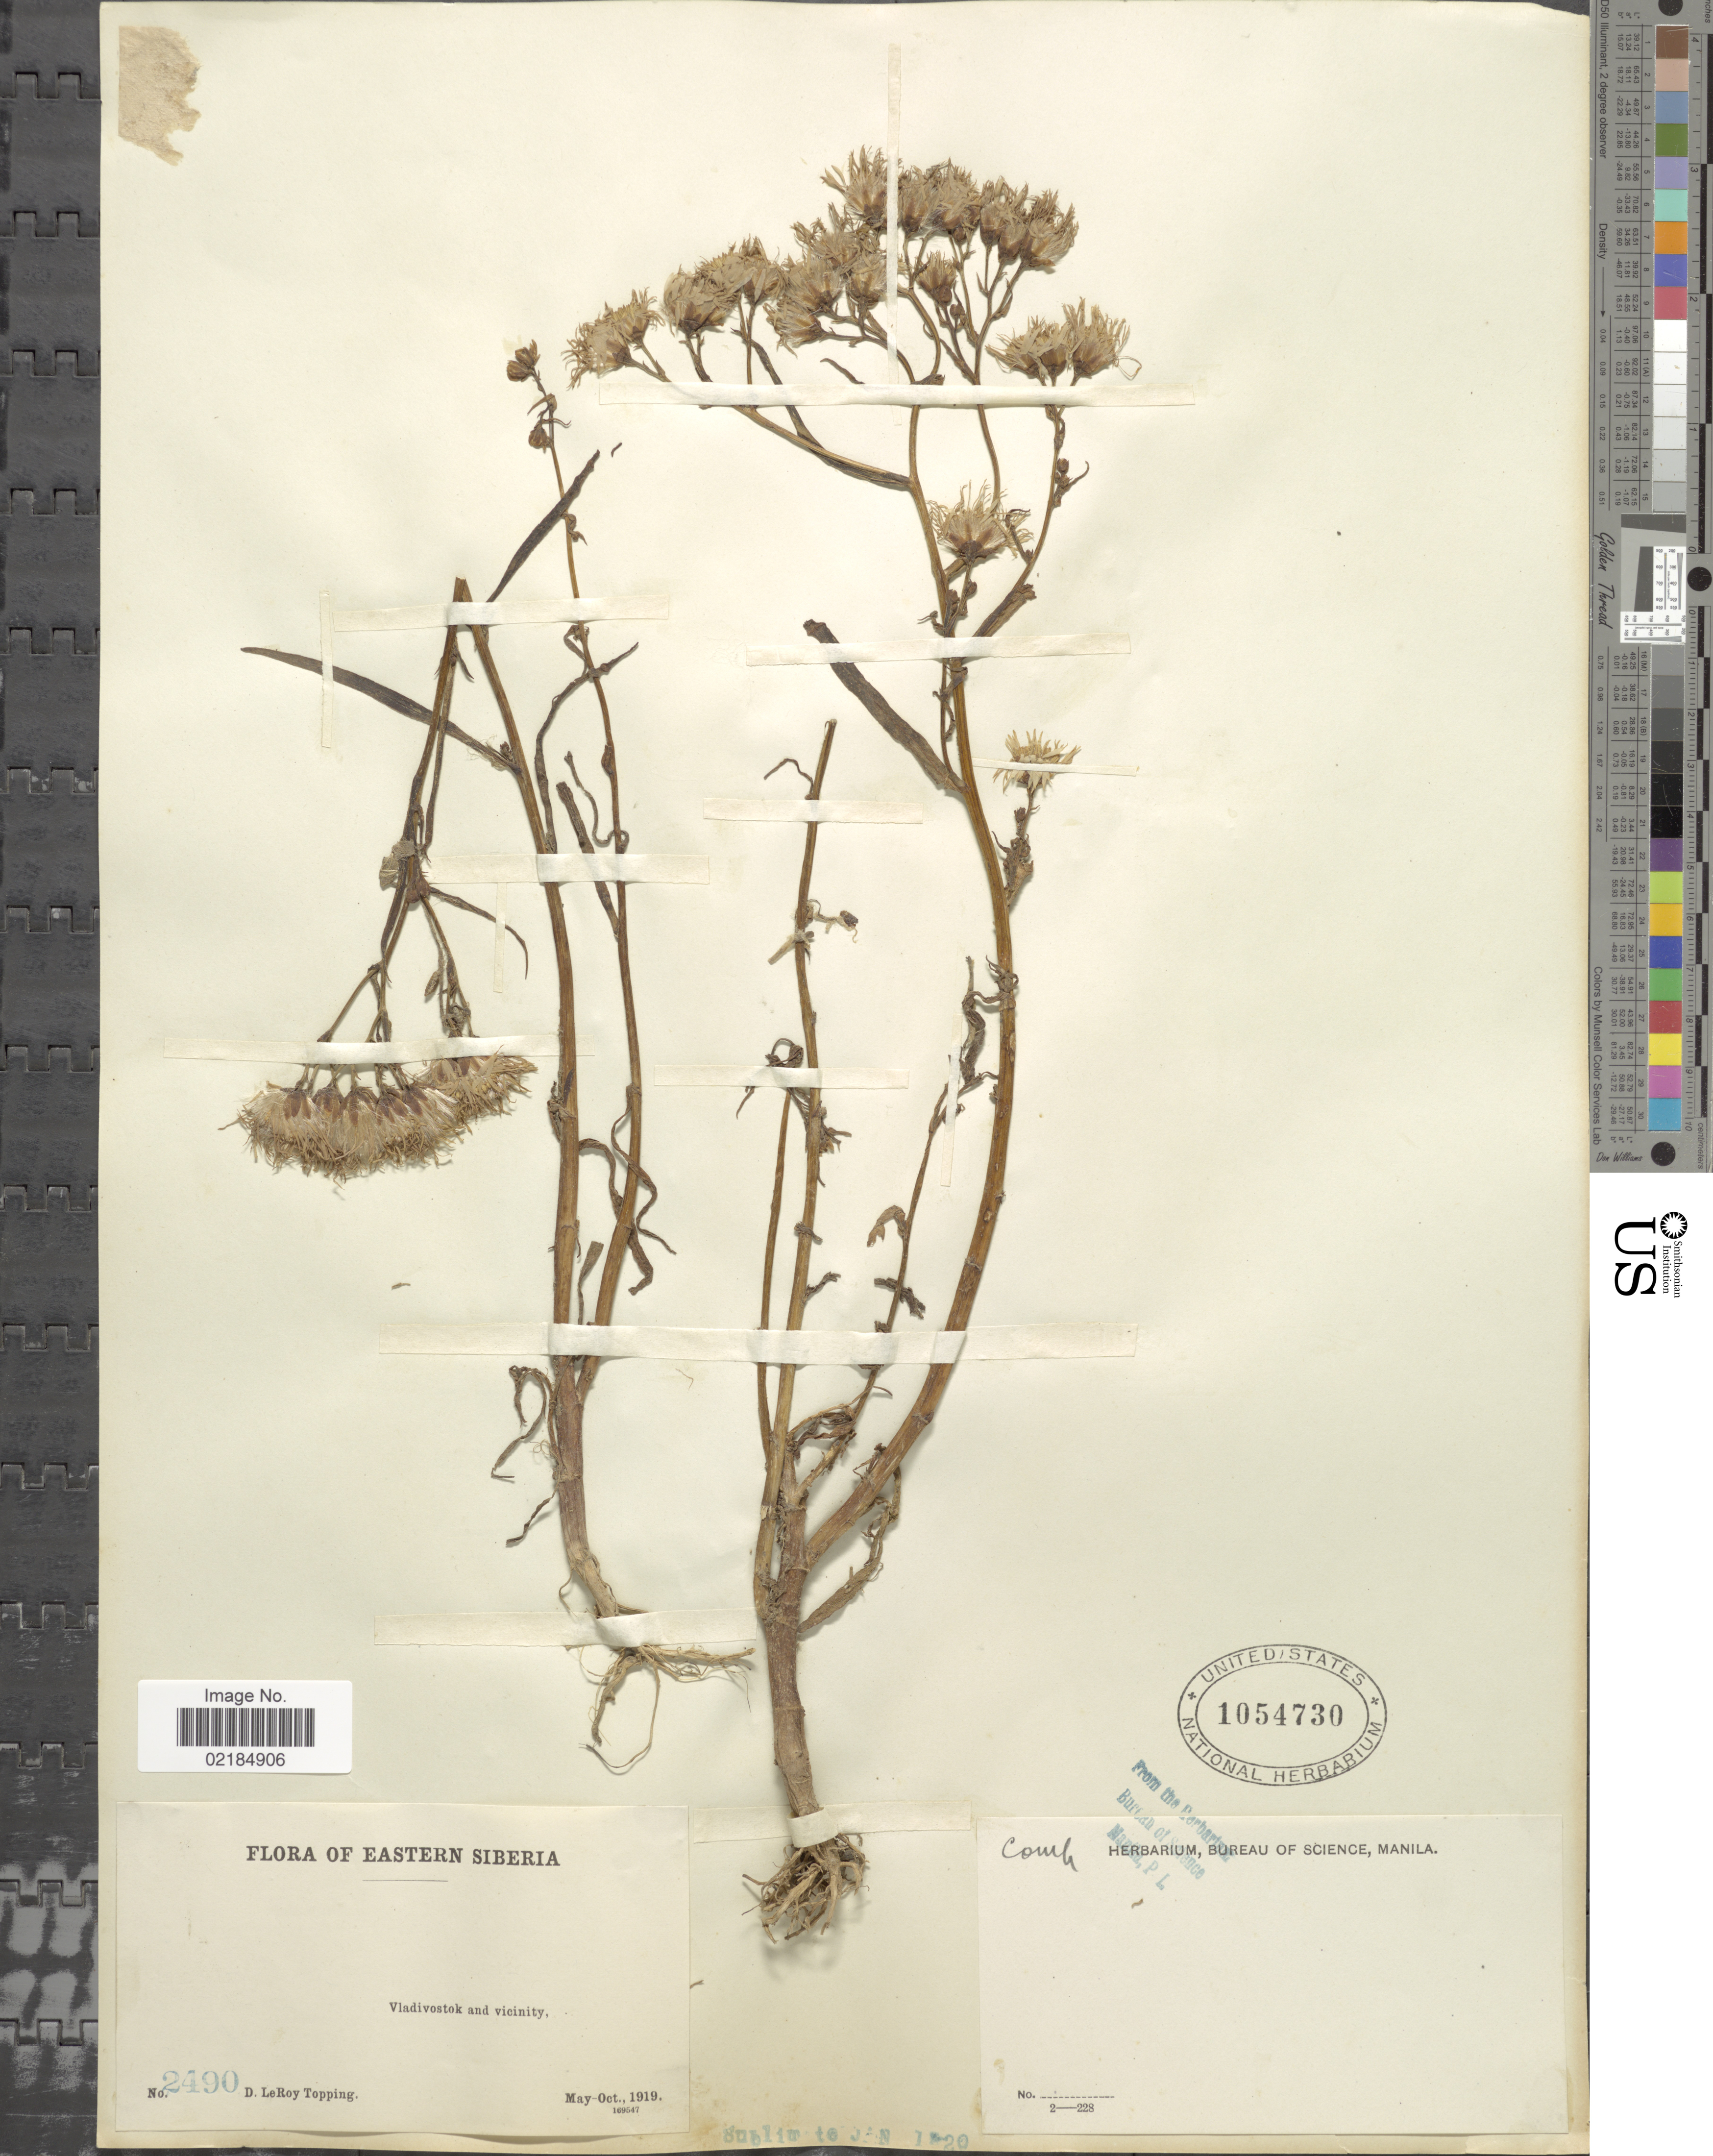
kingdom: Plantae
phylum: Tracheophyta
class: Magnoliopsida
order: Asterales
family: Asteraceae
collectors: D. L. Topping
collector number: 2490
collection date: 1919-05/1919-10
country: Russian Federation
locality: Eastern Siberia. Vladivostok and vicinity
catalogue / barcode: US 1054730